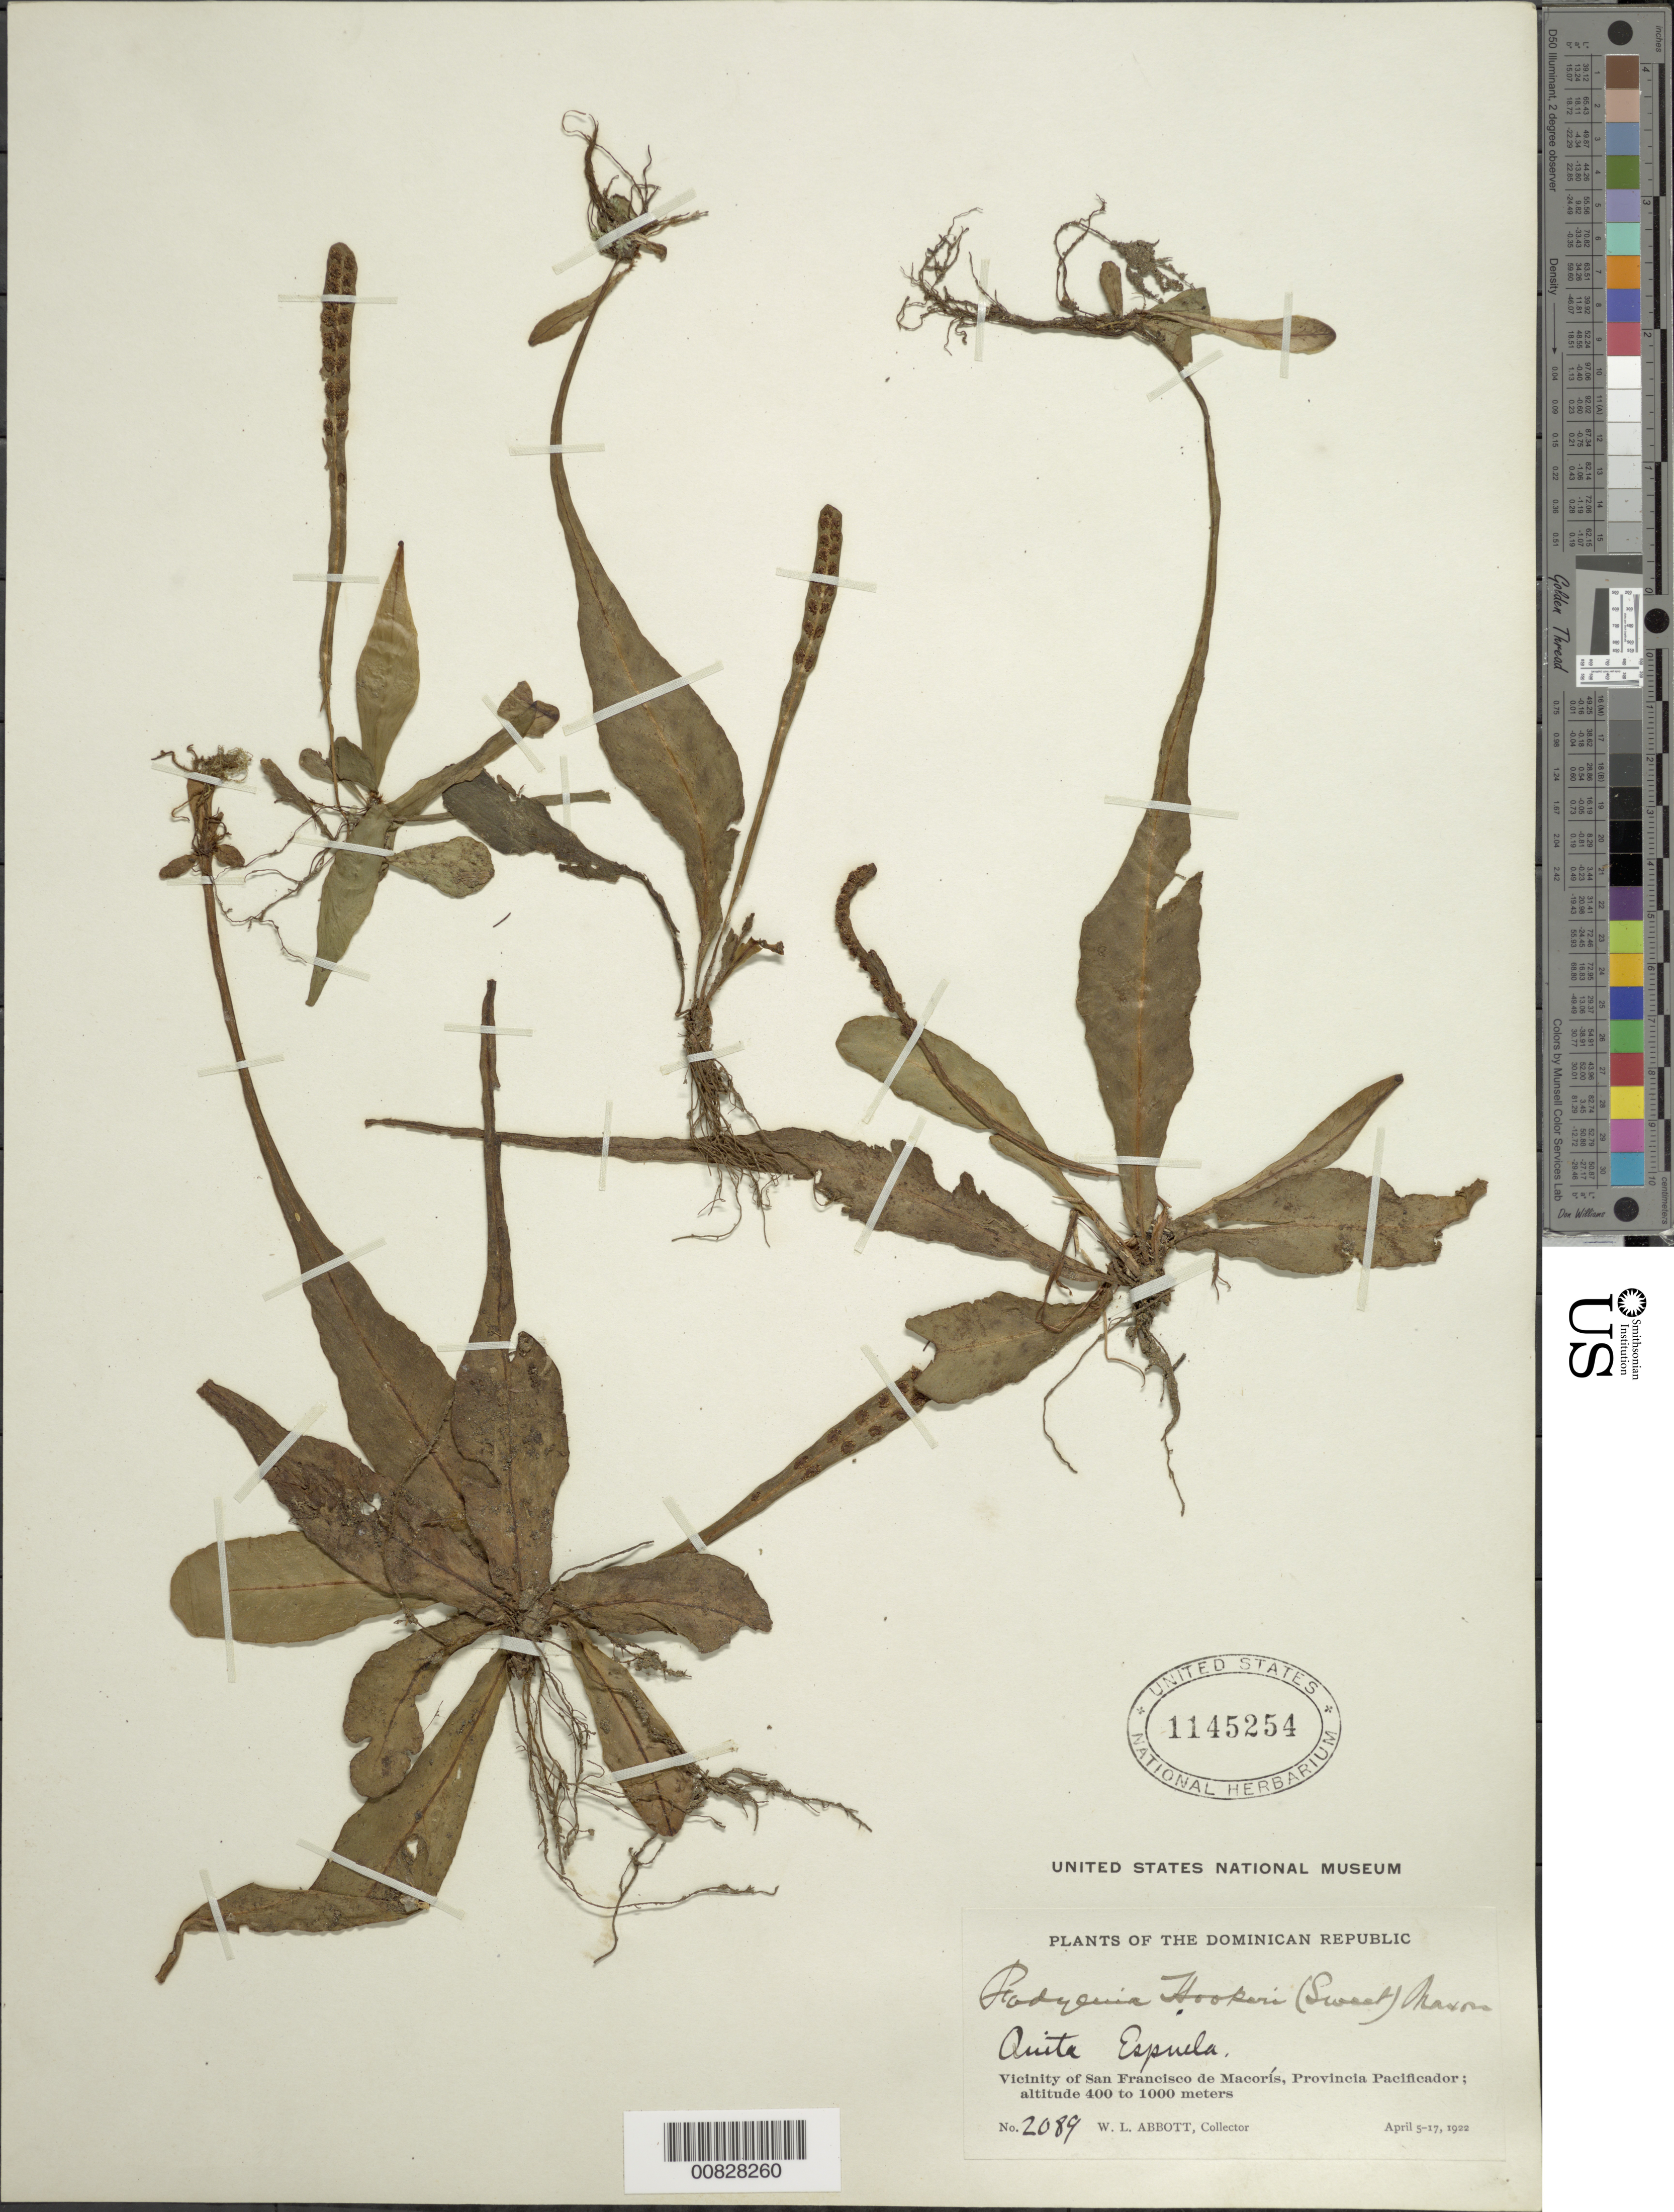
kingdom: Plantae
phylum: Tracheophyta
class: Polypodiopsida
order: Polypodiales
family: Tectariaceae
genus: Tectaria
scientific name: Tectaria hookeri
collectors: W. L. Abbott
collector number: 2089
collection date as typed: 05 Apr 1922 to 17 Apr 1922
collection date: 1922-04-05/1922-04-17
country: Dominican Republic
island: Hispaniola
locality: Prov. Pacificador, vicinity San Francisco de Macorís, Quita Espuela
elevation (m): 400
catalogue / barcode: US 1145254